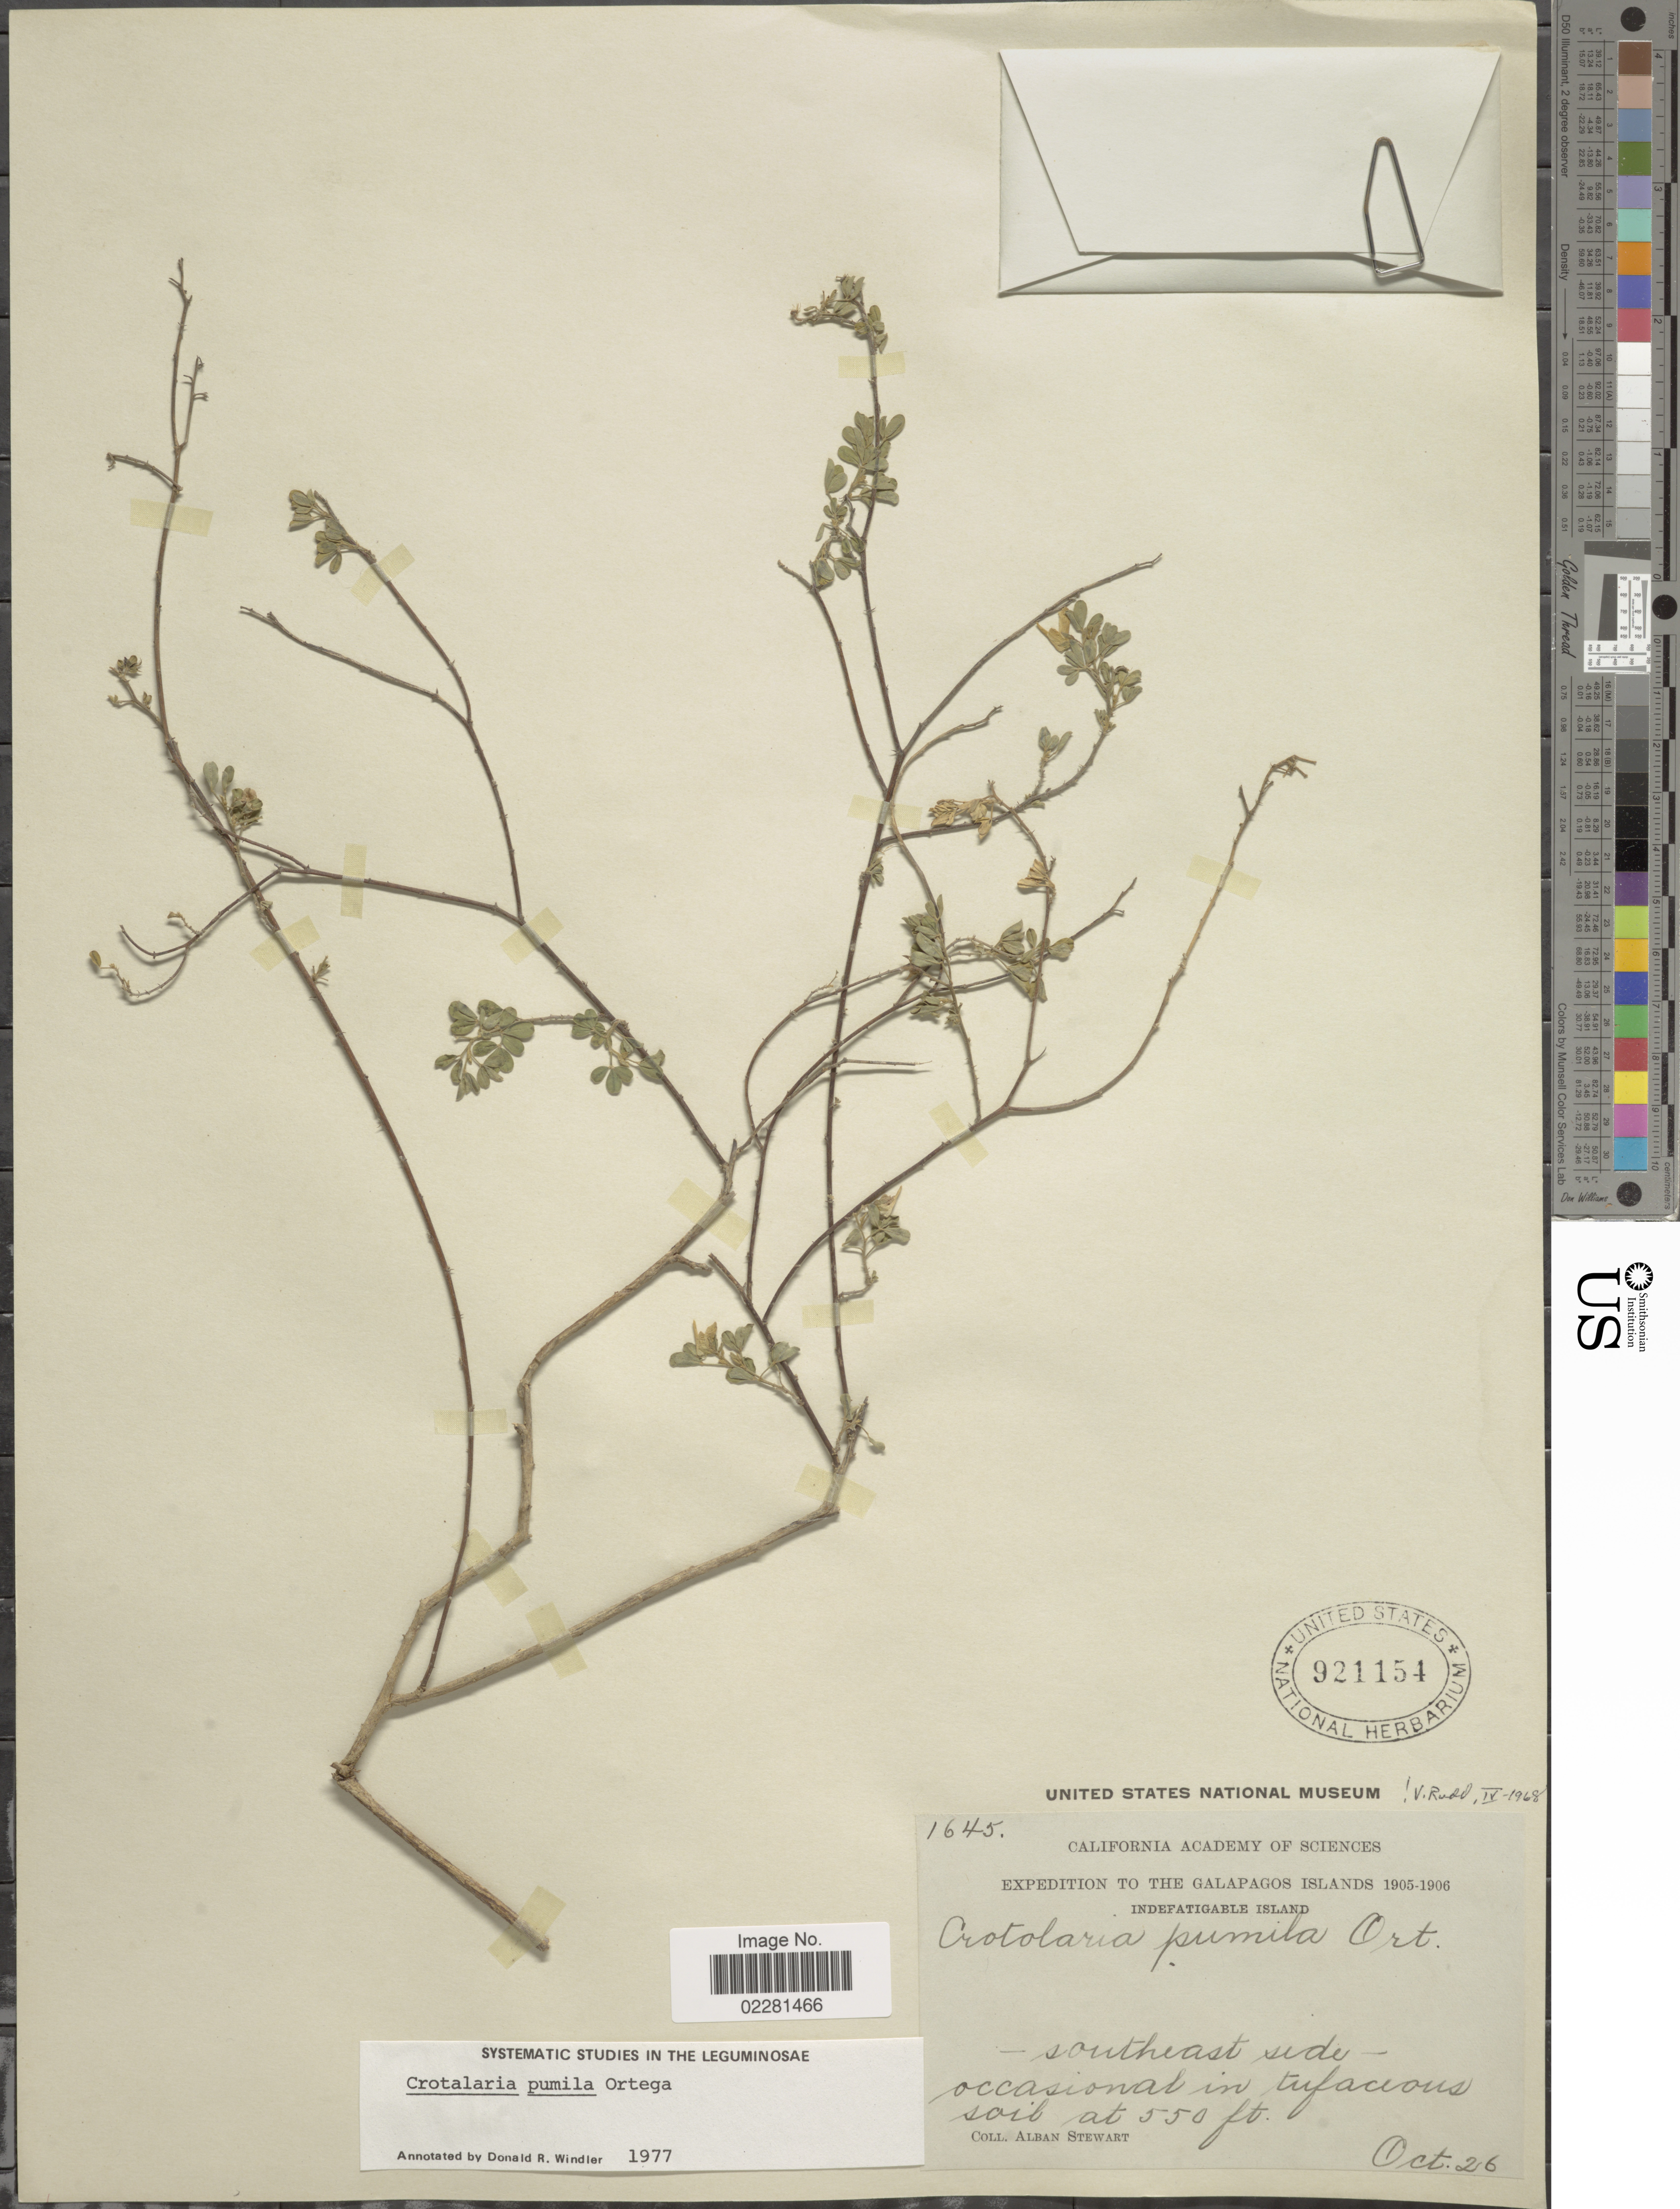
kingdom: Plantae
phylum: Tracheophyta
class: Magnoliopsida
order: Fabales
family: Fabaceae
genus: Crotalaria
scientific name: Crotalaria pumila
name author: Ortega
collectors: A. Stewart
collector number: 1645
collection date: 1905-10-26/1906-10-26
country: Ecuador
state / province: Colón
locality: Galapagos Islands, Indefatigable Island, southeast side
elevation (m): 168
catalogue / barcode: US 921154